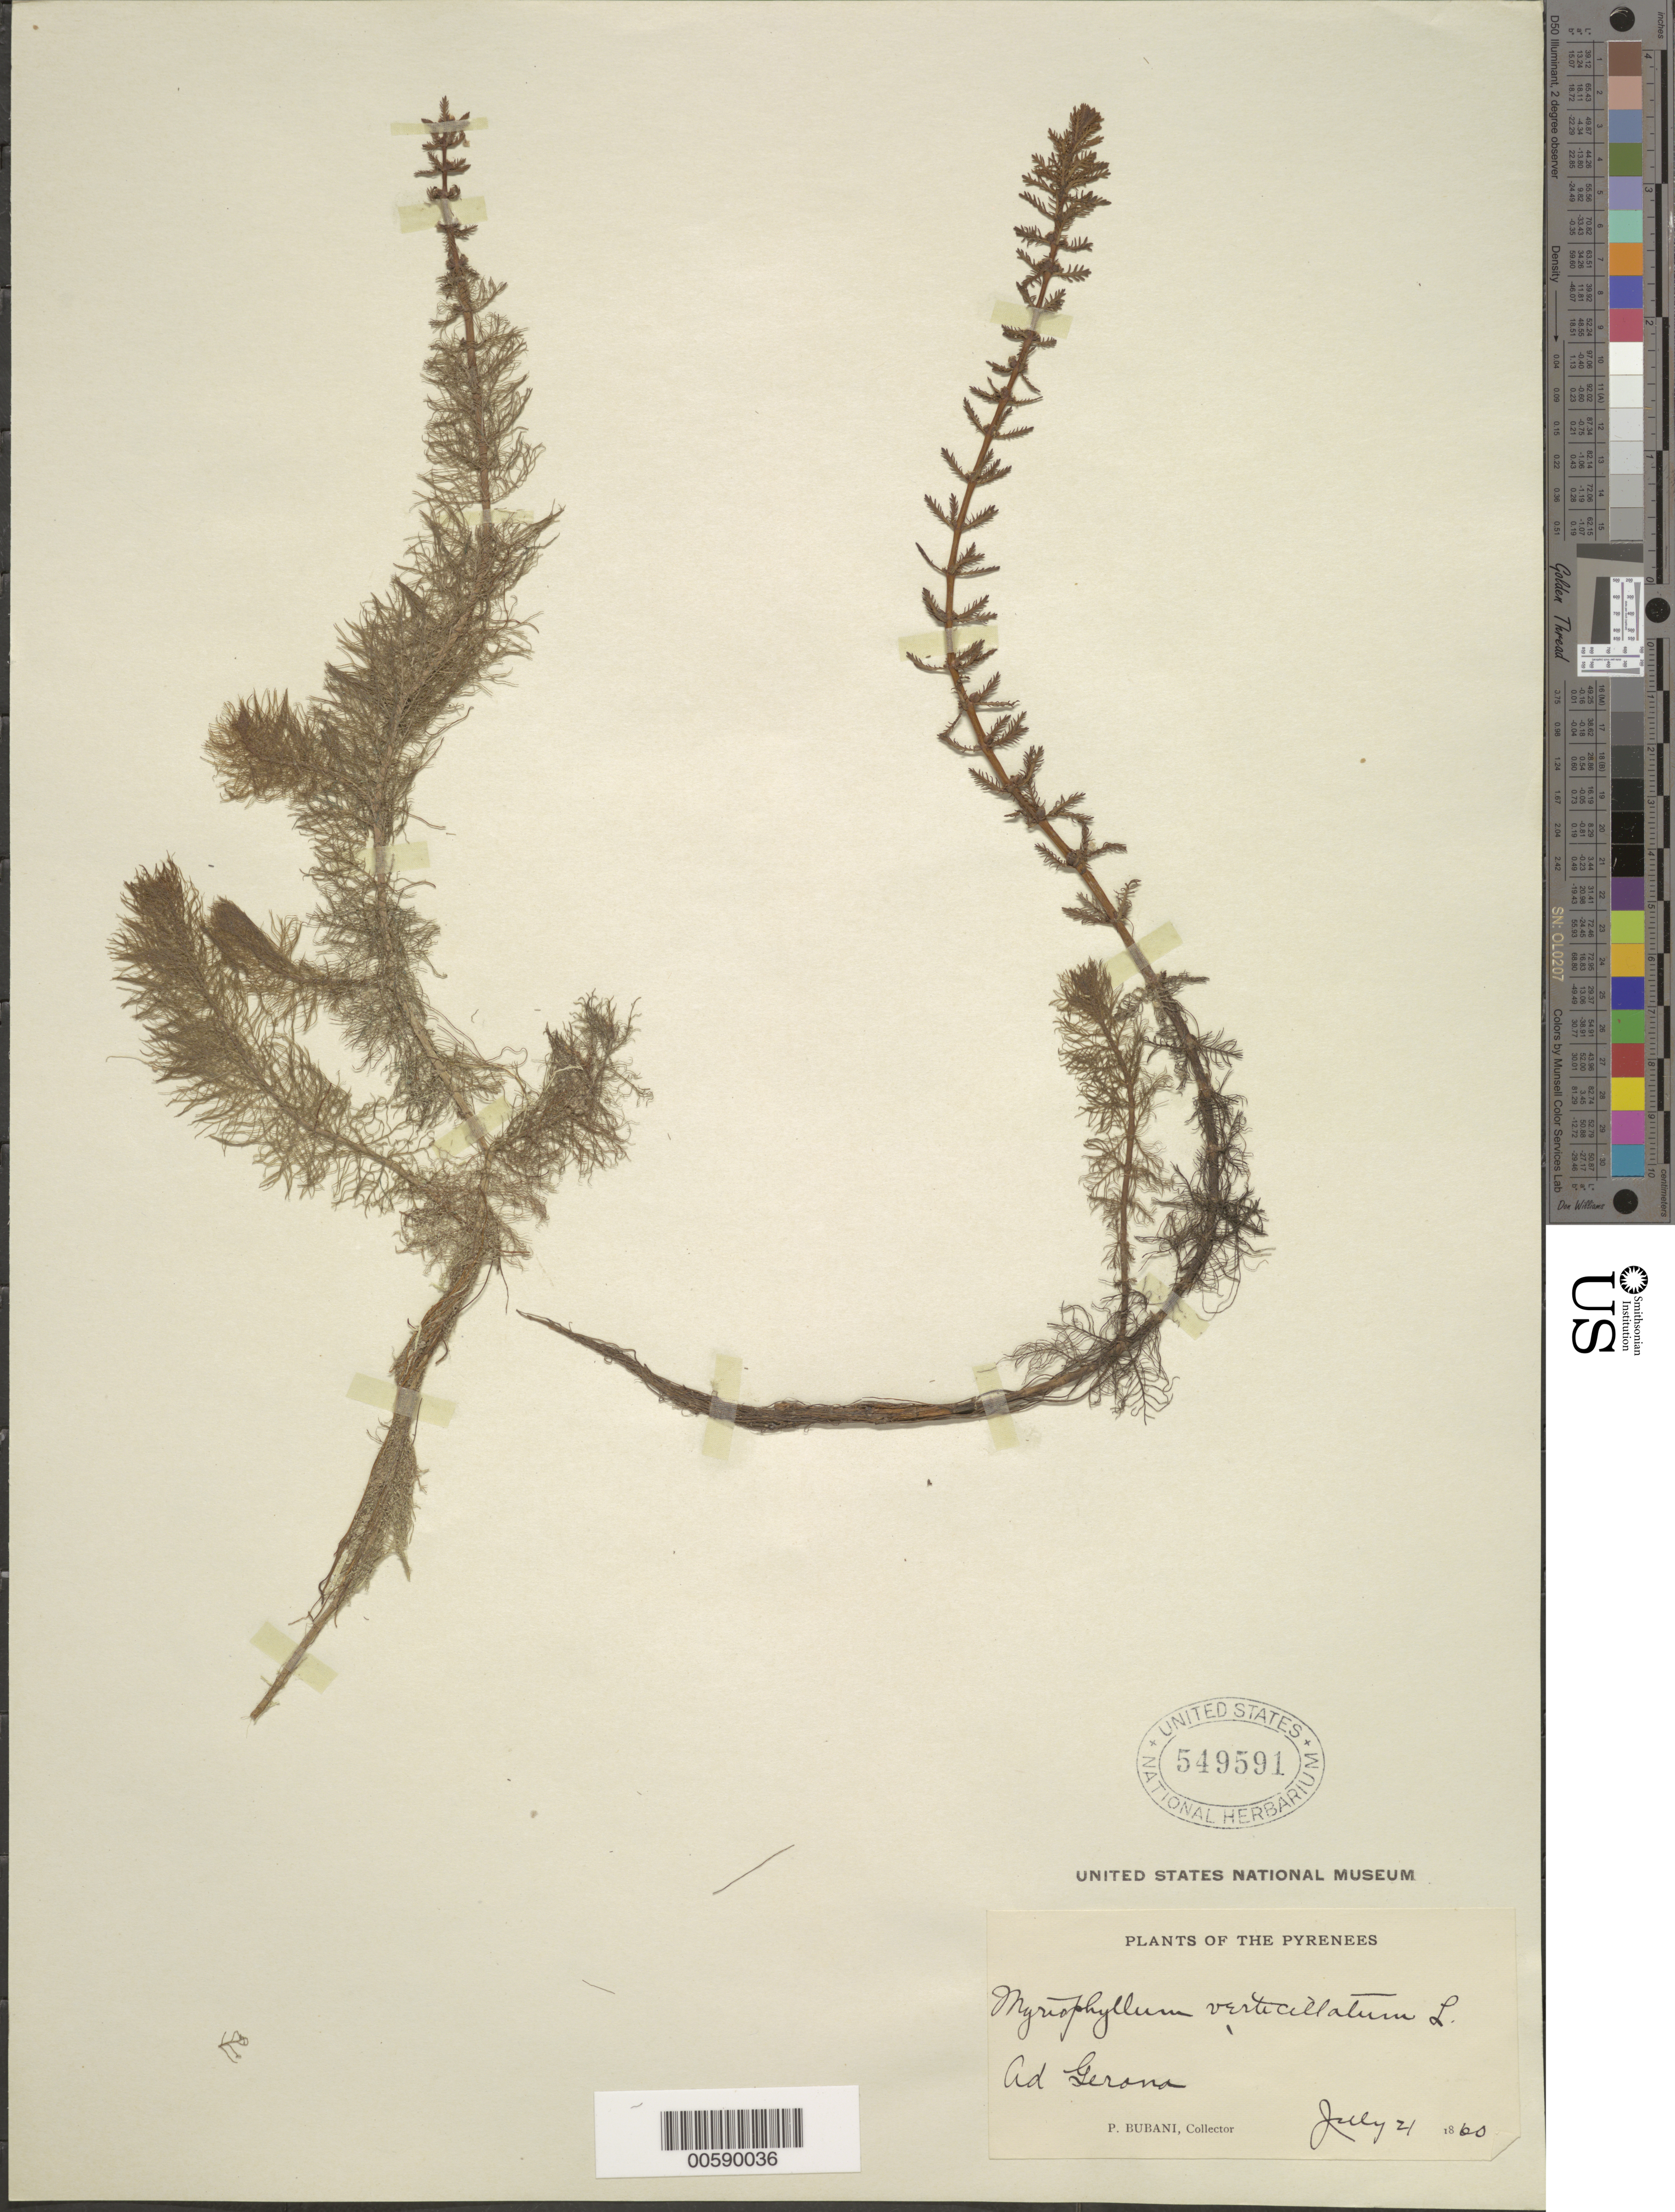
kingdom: Plantae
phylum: Tracheophyta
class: Magnoliopsida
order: Saxifragales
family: Haloragaceae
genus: Myriophyllum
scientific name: Myriophyllum spicatum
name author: L.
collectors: P. Bubani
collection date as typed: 21 Jul 1860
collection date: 1860-07-21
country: Spain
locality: Ad Gerona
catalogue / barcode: US 549591